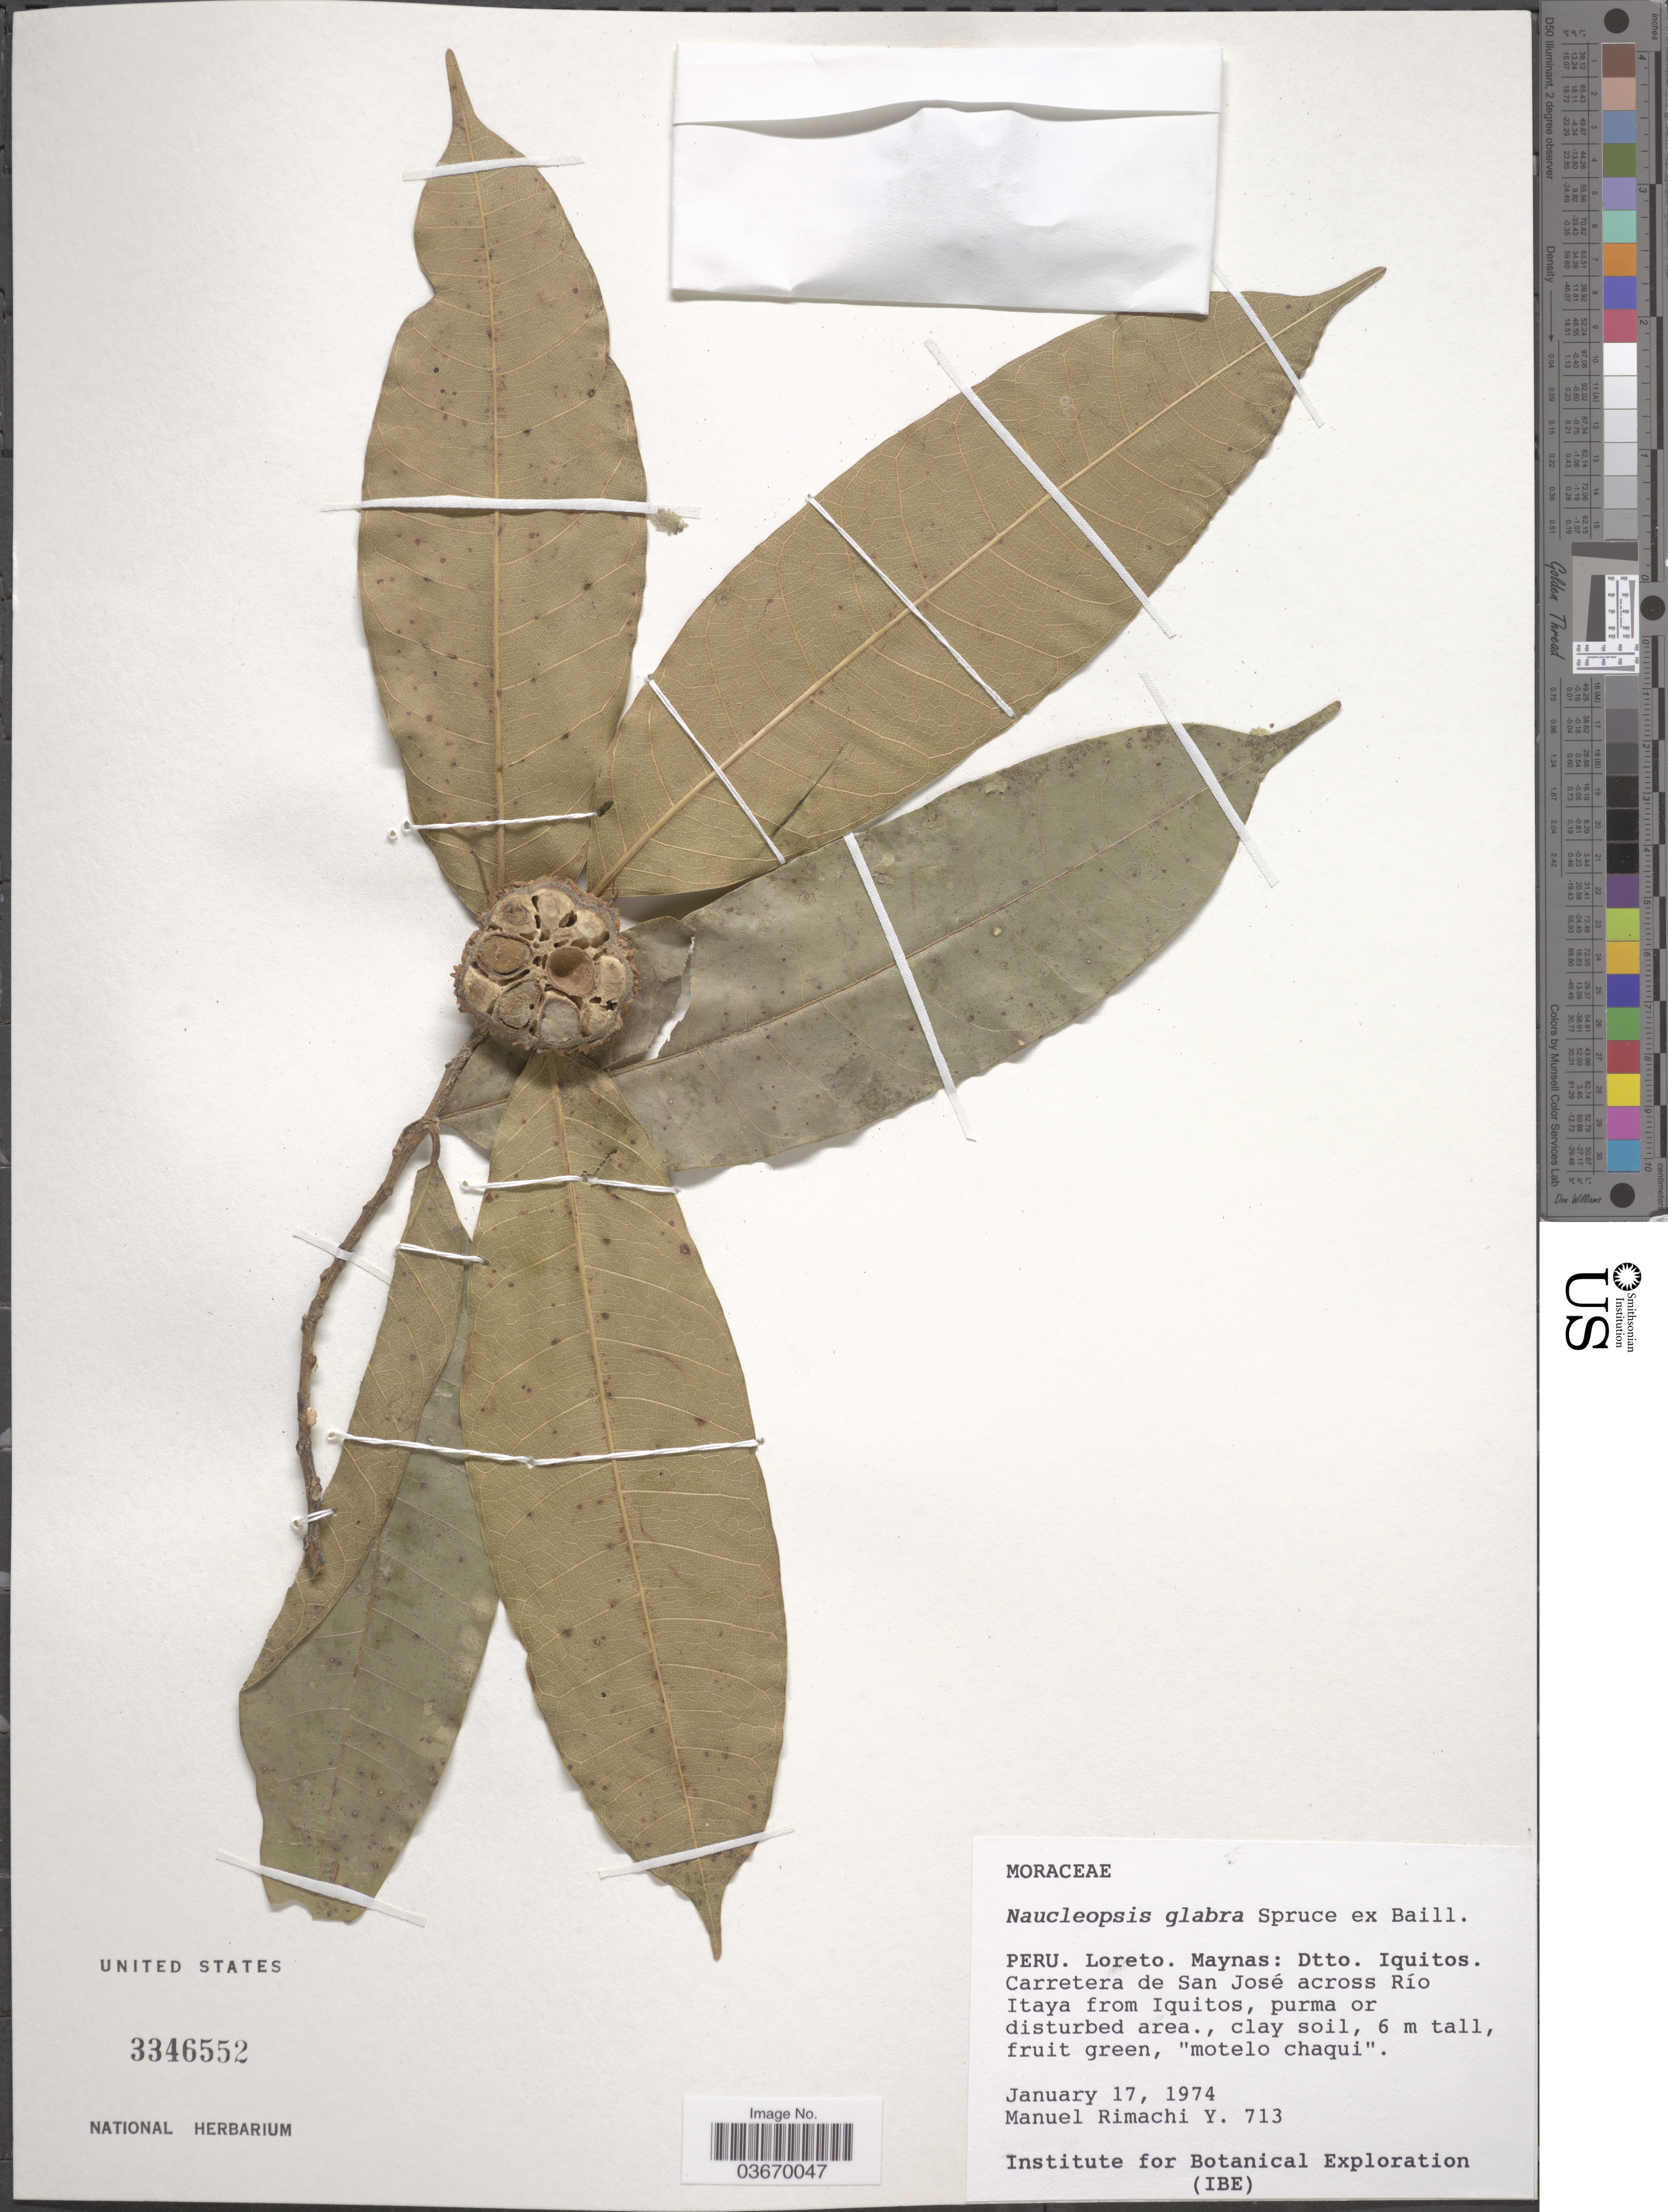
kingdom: Plantae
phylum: Tracheophyta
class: Magnoliopsida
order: Rosales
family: Moraceae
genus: Naucleopsis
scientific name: Naucleopsis glabra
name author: Spruce ex Pittier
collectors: M. Rimachi Y.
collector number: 713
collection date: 1974-01-17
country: Peru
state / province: Loreto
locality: Maynas: Dtto. Iquitos. Carretera de San José across Río Itaya from Iquitos.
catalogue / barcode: US 3346552